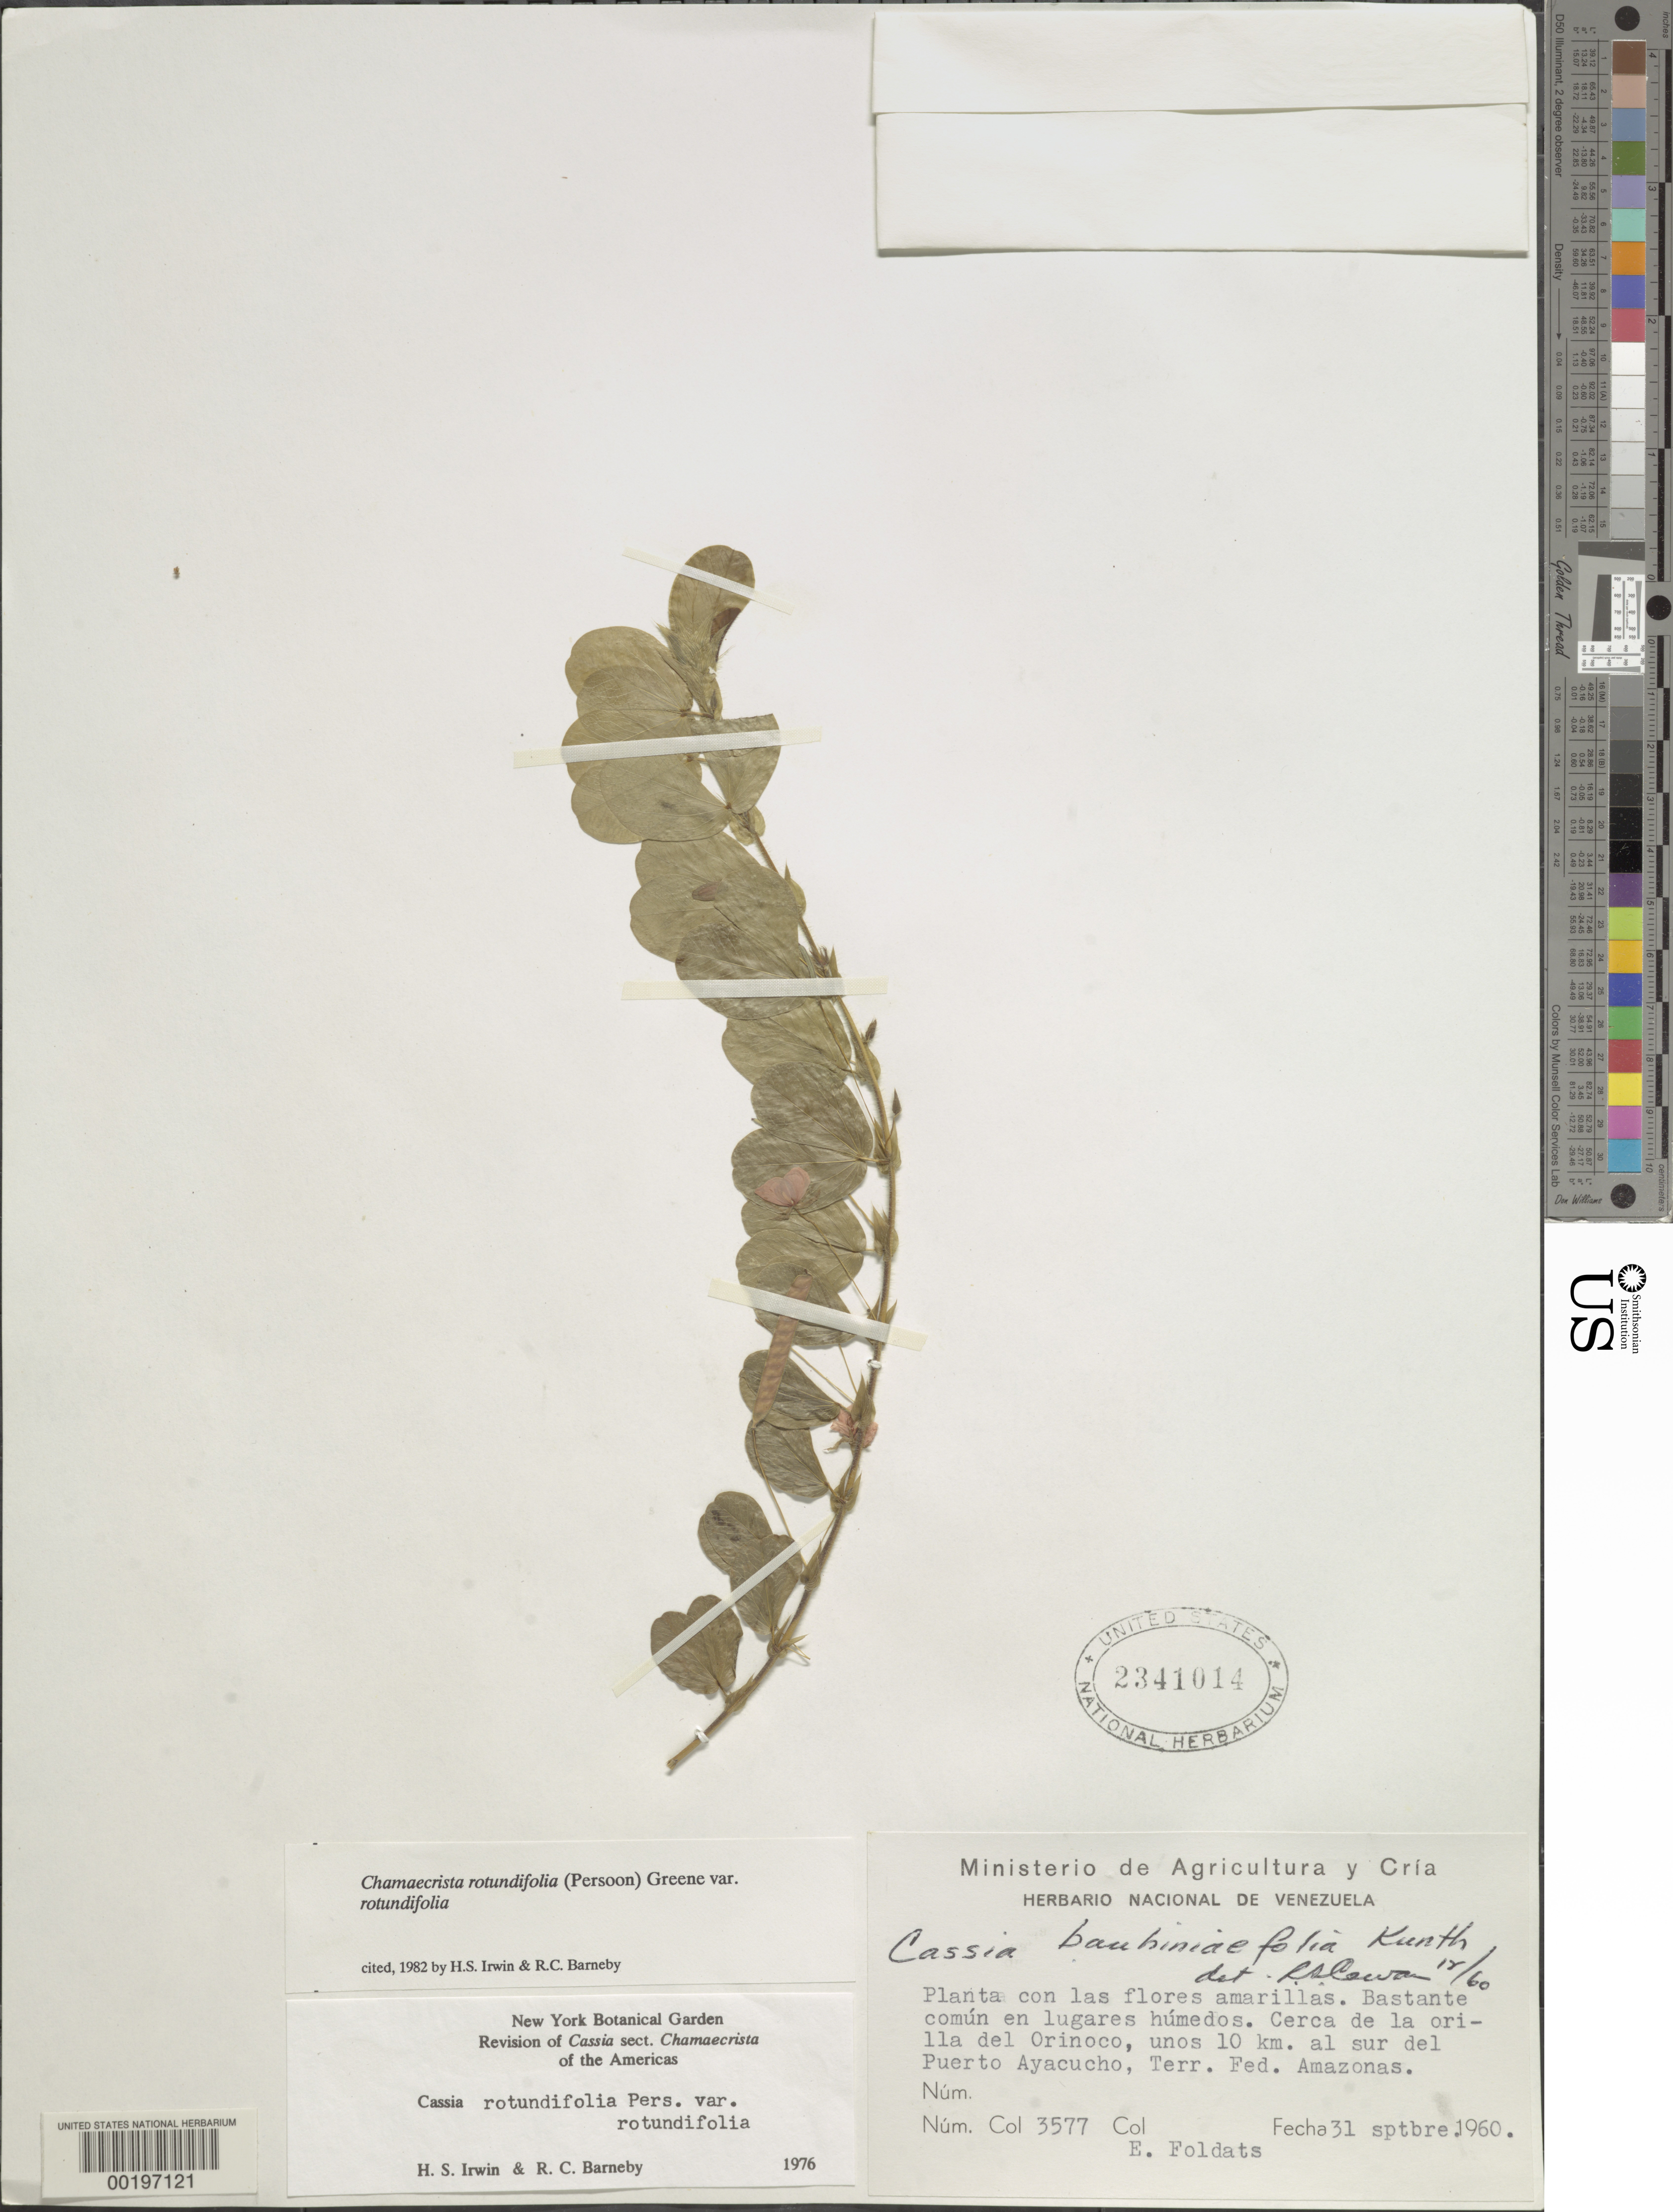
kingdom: Plantae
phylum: Tracheophyta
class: Magnoliopsida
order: Fabales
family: Fabaceae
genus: Chamaecrista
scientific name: Chamaecrista rotundifolia var. rotundifolia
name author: (Pers.) Greene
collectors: E. Foldats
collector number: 3577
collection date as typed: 30 Sep 1960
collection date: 1960-09-30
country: Venezuela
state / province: Amazonas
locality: Cerca de la orilla del orinoco, unos 10 km al sur del puerto ayacucho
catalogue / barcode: US 2341014